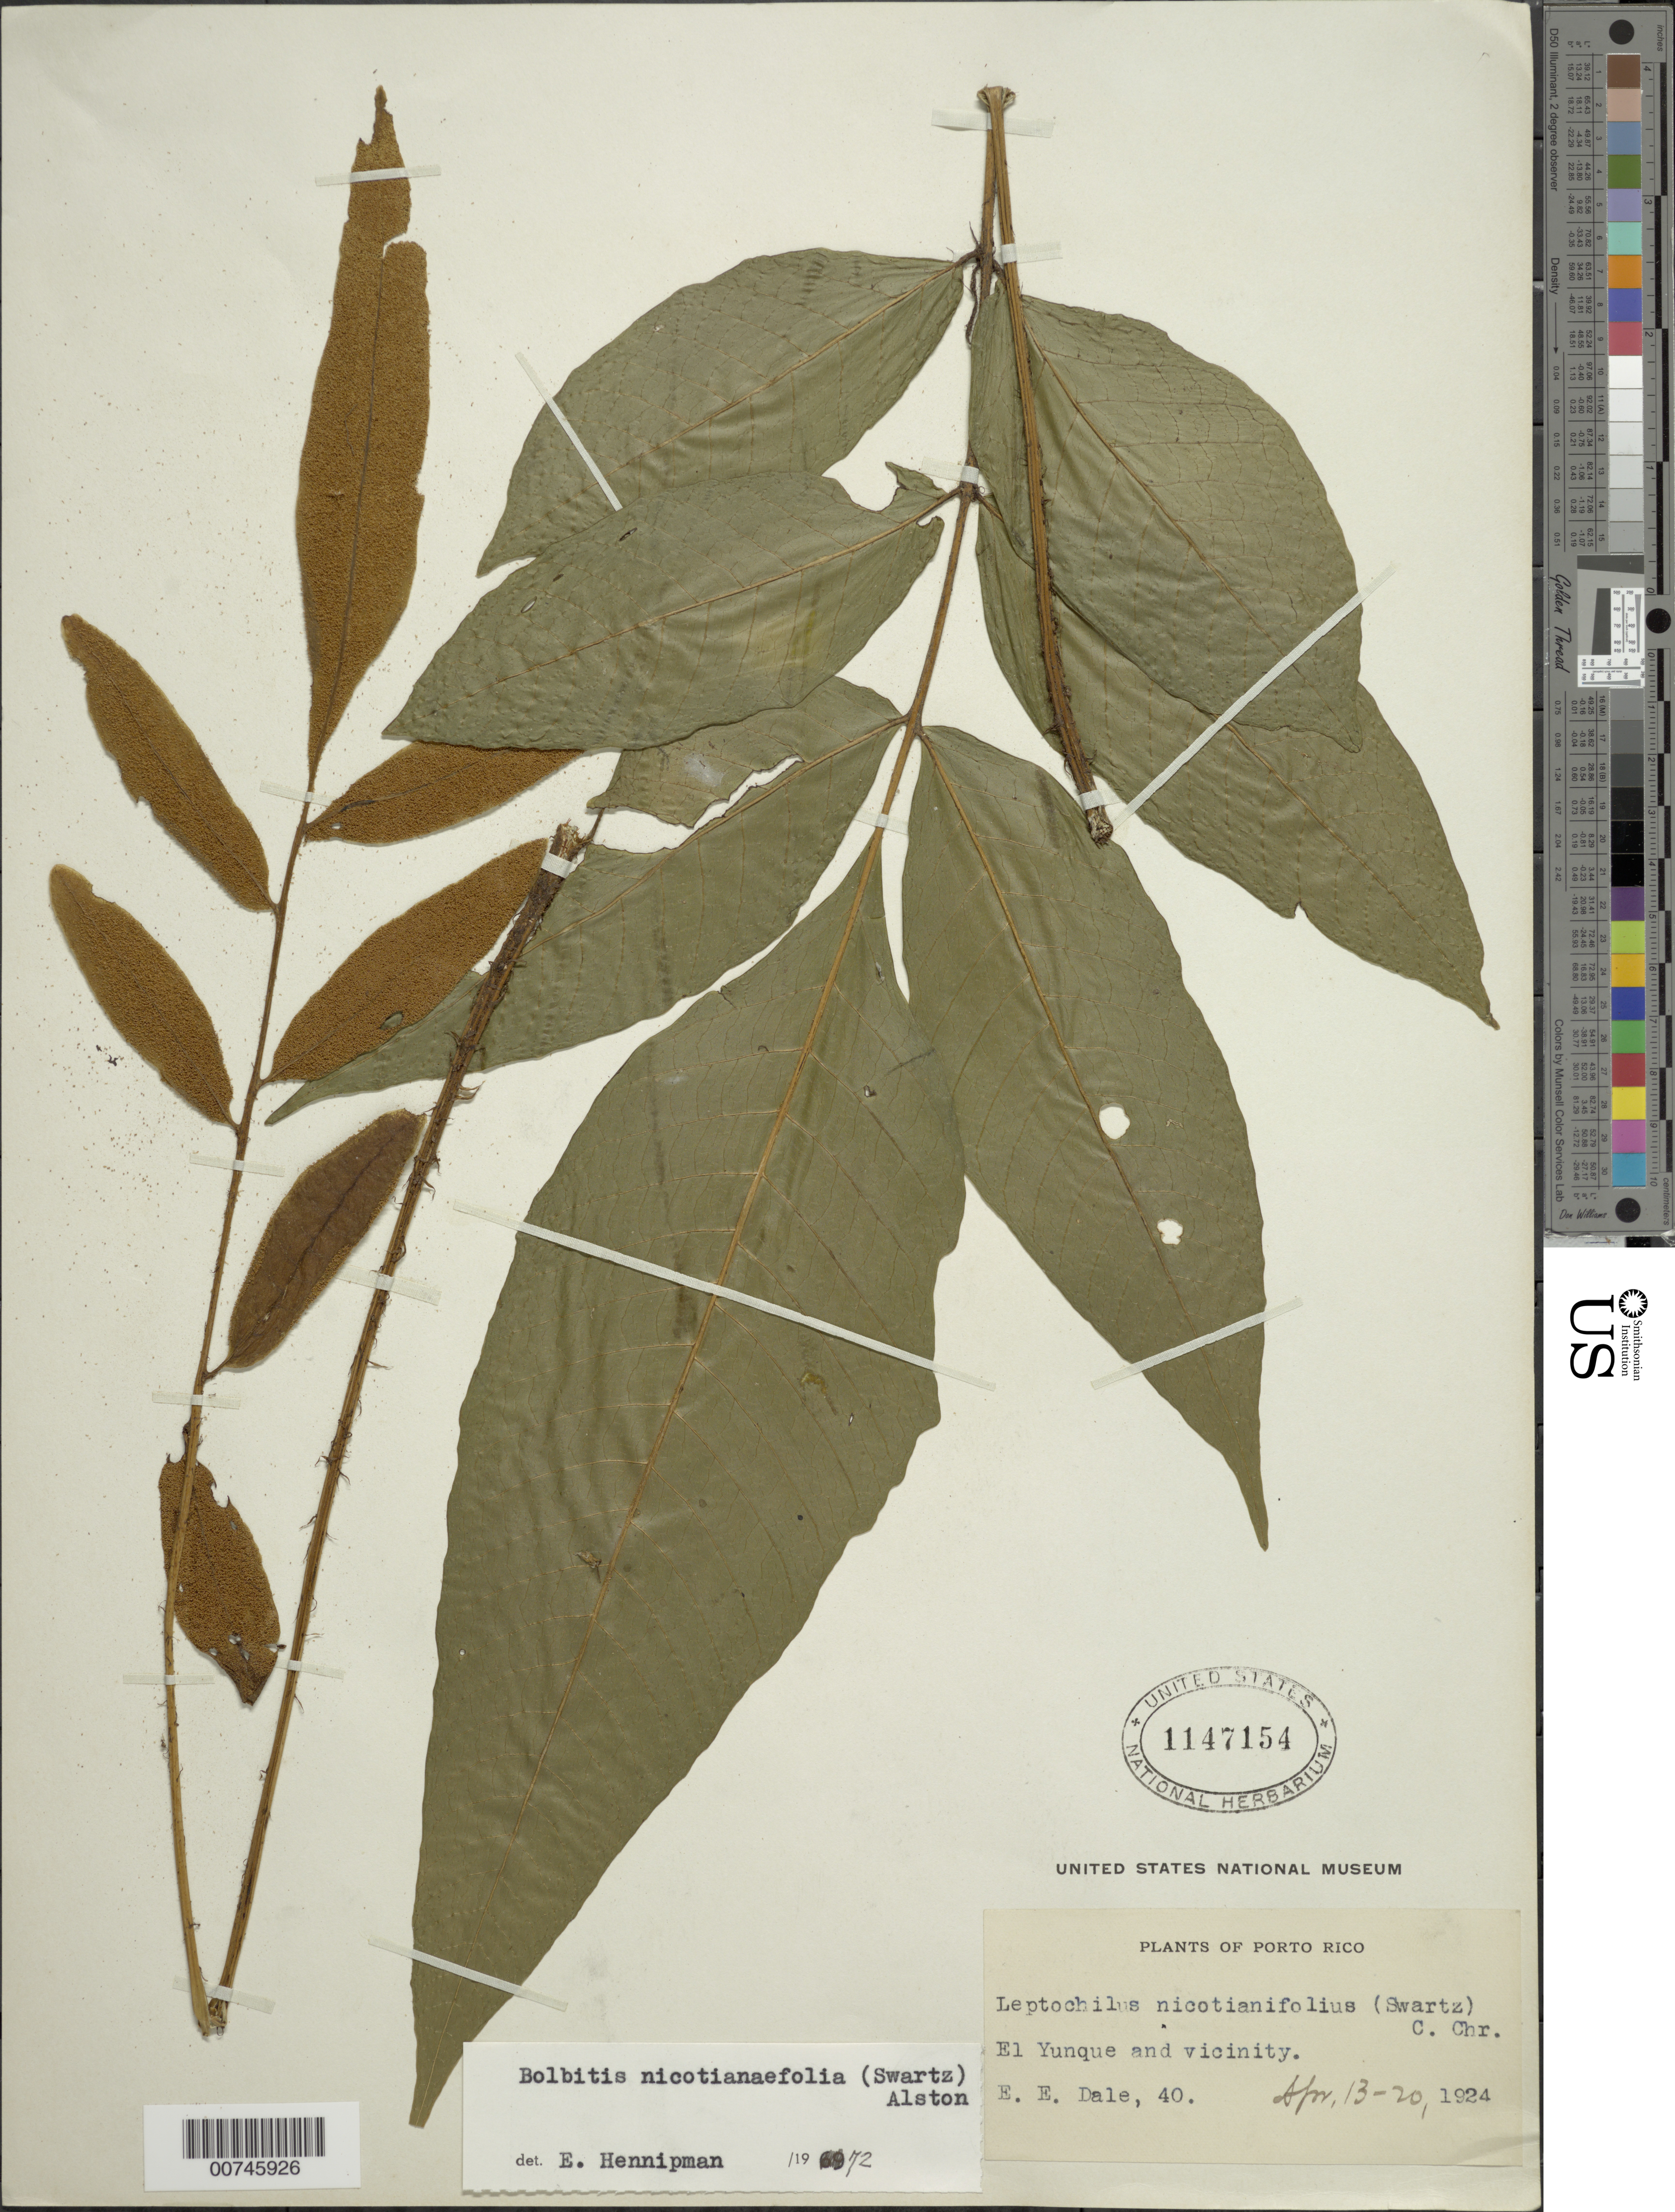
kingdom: Plantae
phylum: Tracheophyta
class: Polypodiopsida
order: Polypodiales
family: Dryopteridaceae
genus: Mickelia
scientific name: Mickelia nicotianifolia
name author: (Sw.) R.C. Moran et al.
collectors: E. Dale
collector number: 40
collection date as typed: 13 Apr 1924 to 20 Apr 1924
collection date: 1924-04-13/1924-04-20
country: Puerto Rico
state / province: Río Grande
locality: El Yunque and vicinity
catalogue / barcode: US 1147154